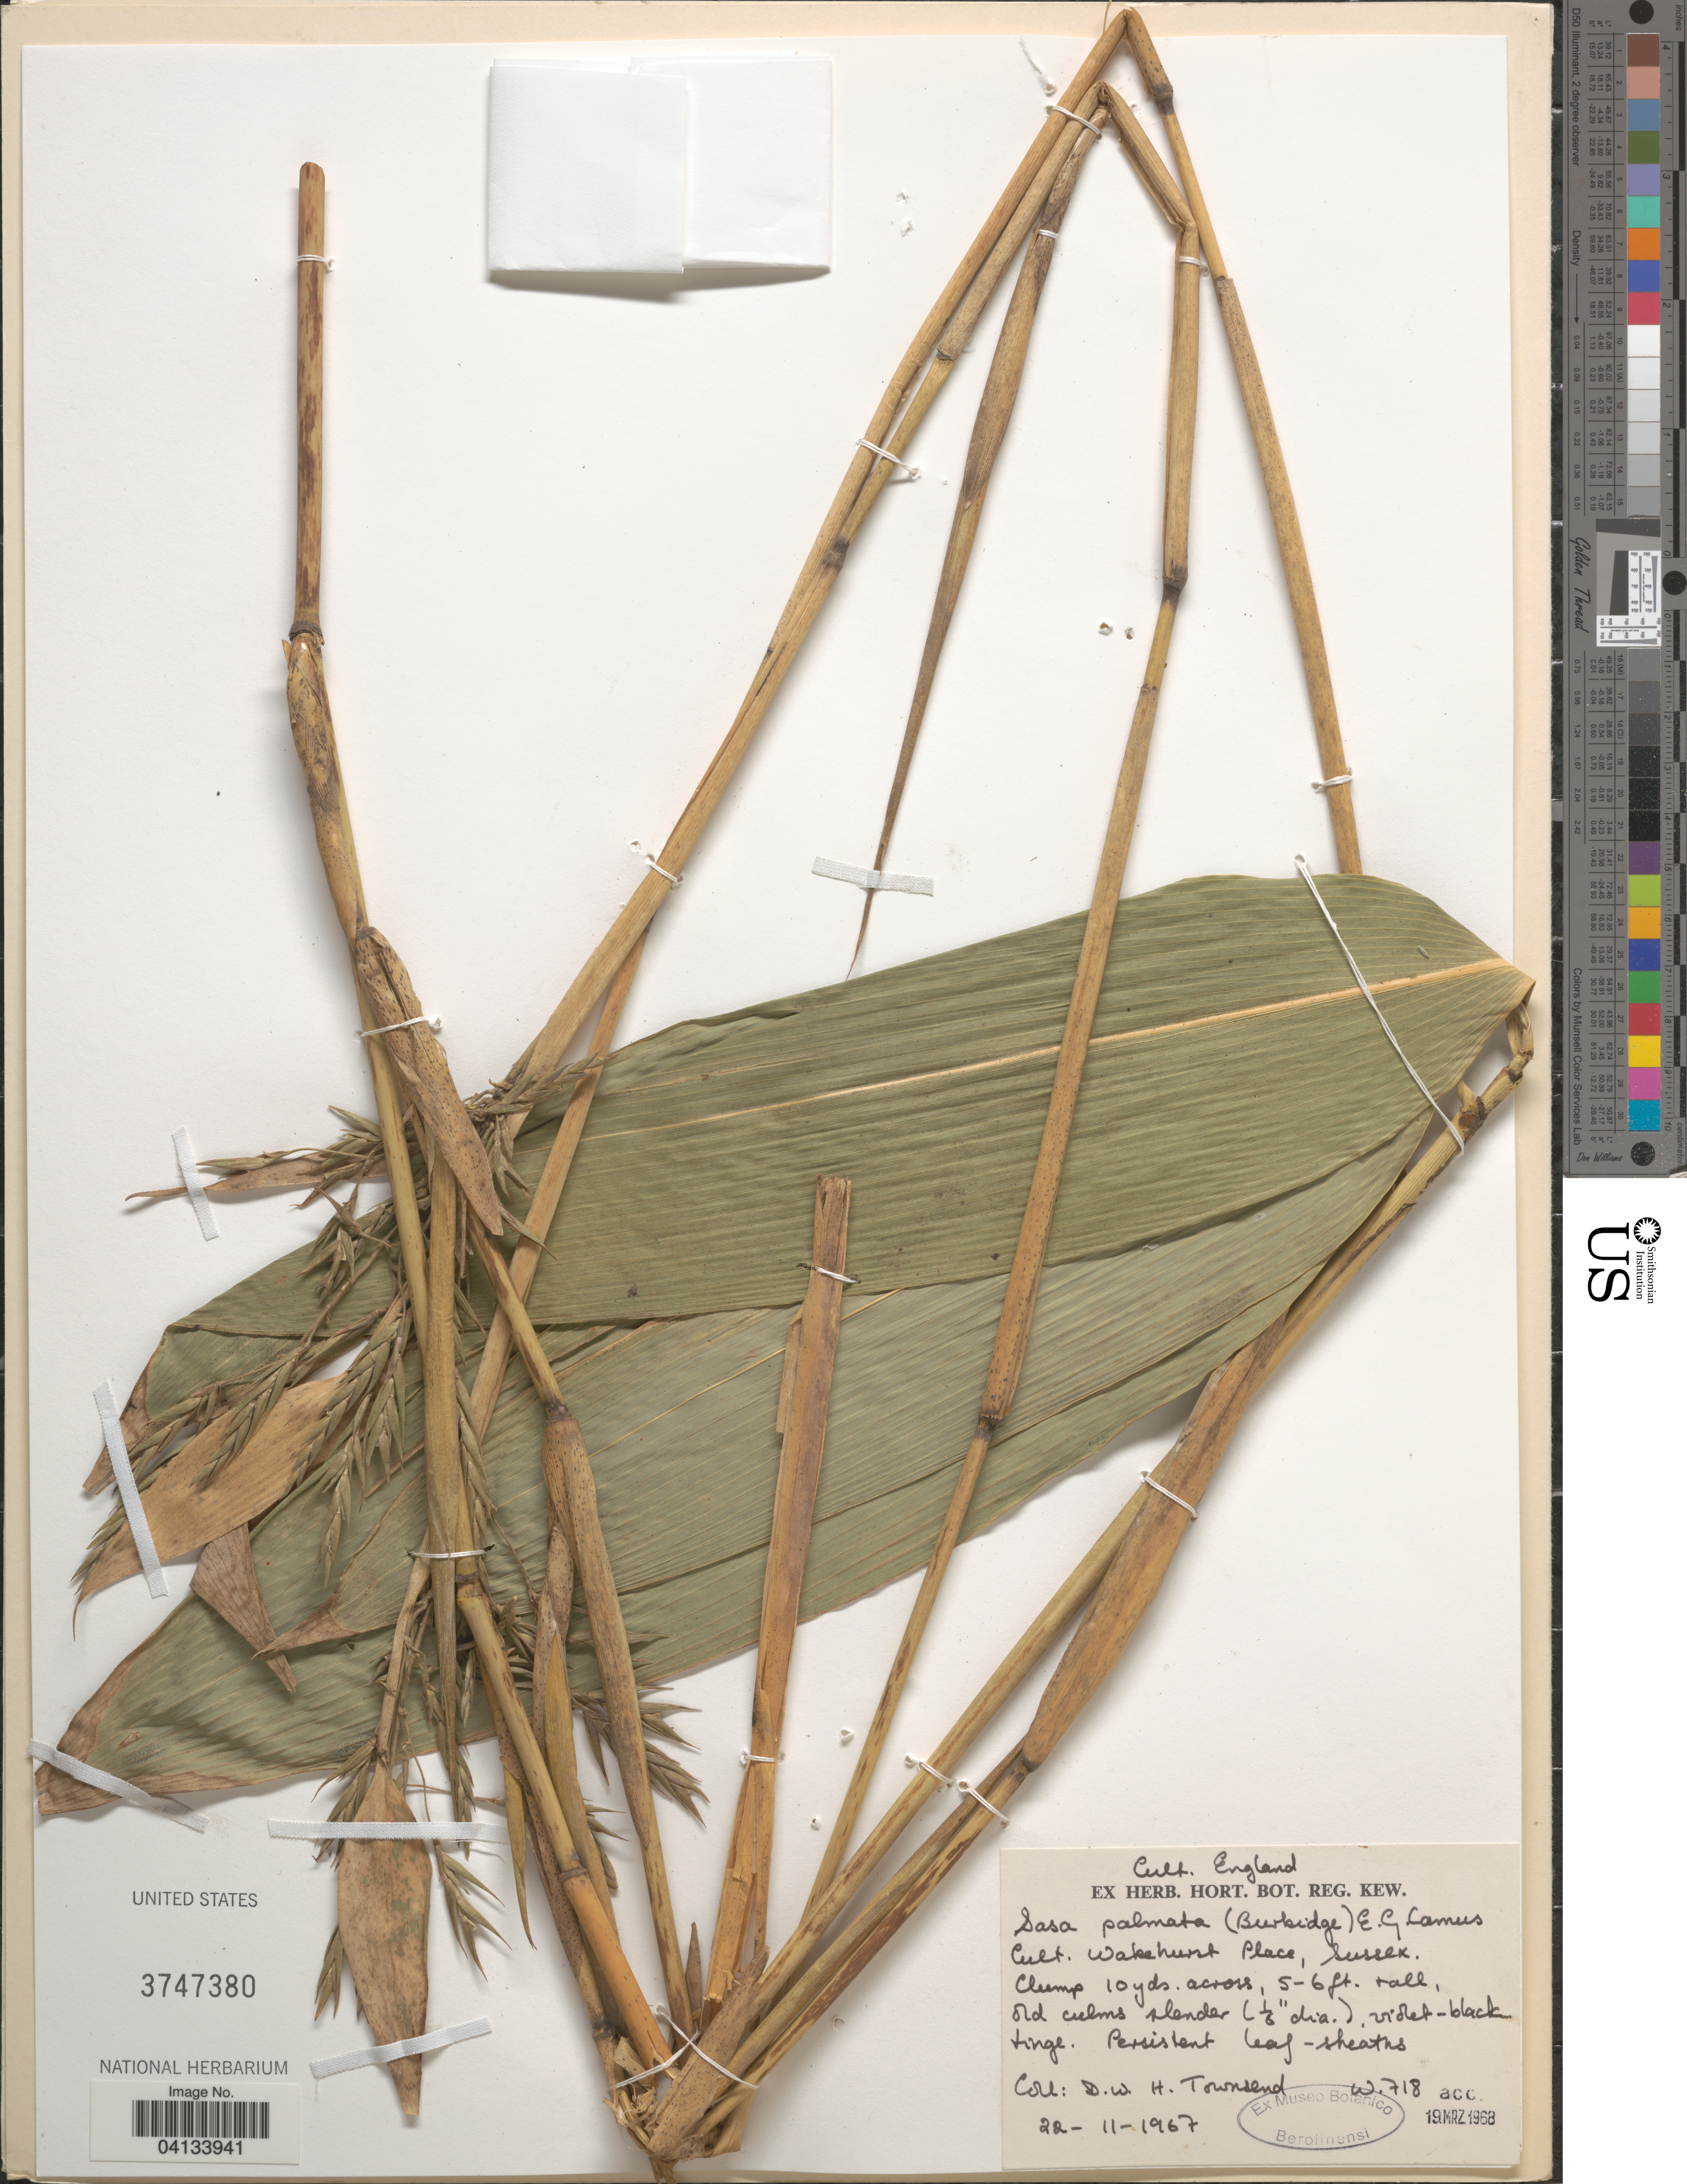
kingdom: Plantae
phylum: Tracheophyta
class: Liliopsida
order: Poales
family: Poaceae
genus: Sasa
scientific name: Sasa palmata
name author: (hort. ex Burb.) E.G. Camus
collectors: D. W. H. Townsend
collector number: W718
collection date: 1967-11-22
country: United Kingdom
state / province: England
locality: Wakehurst Place, Sussex.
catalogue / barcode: US 3747380